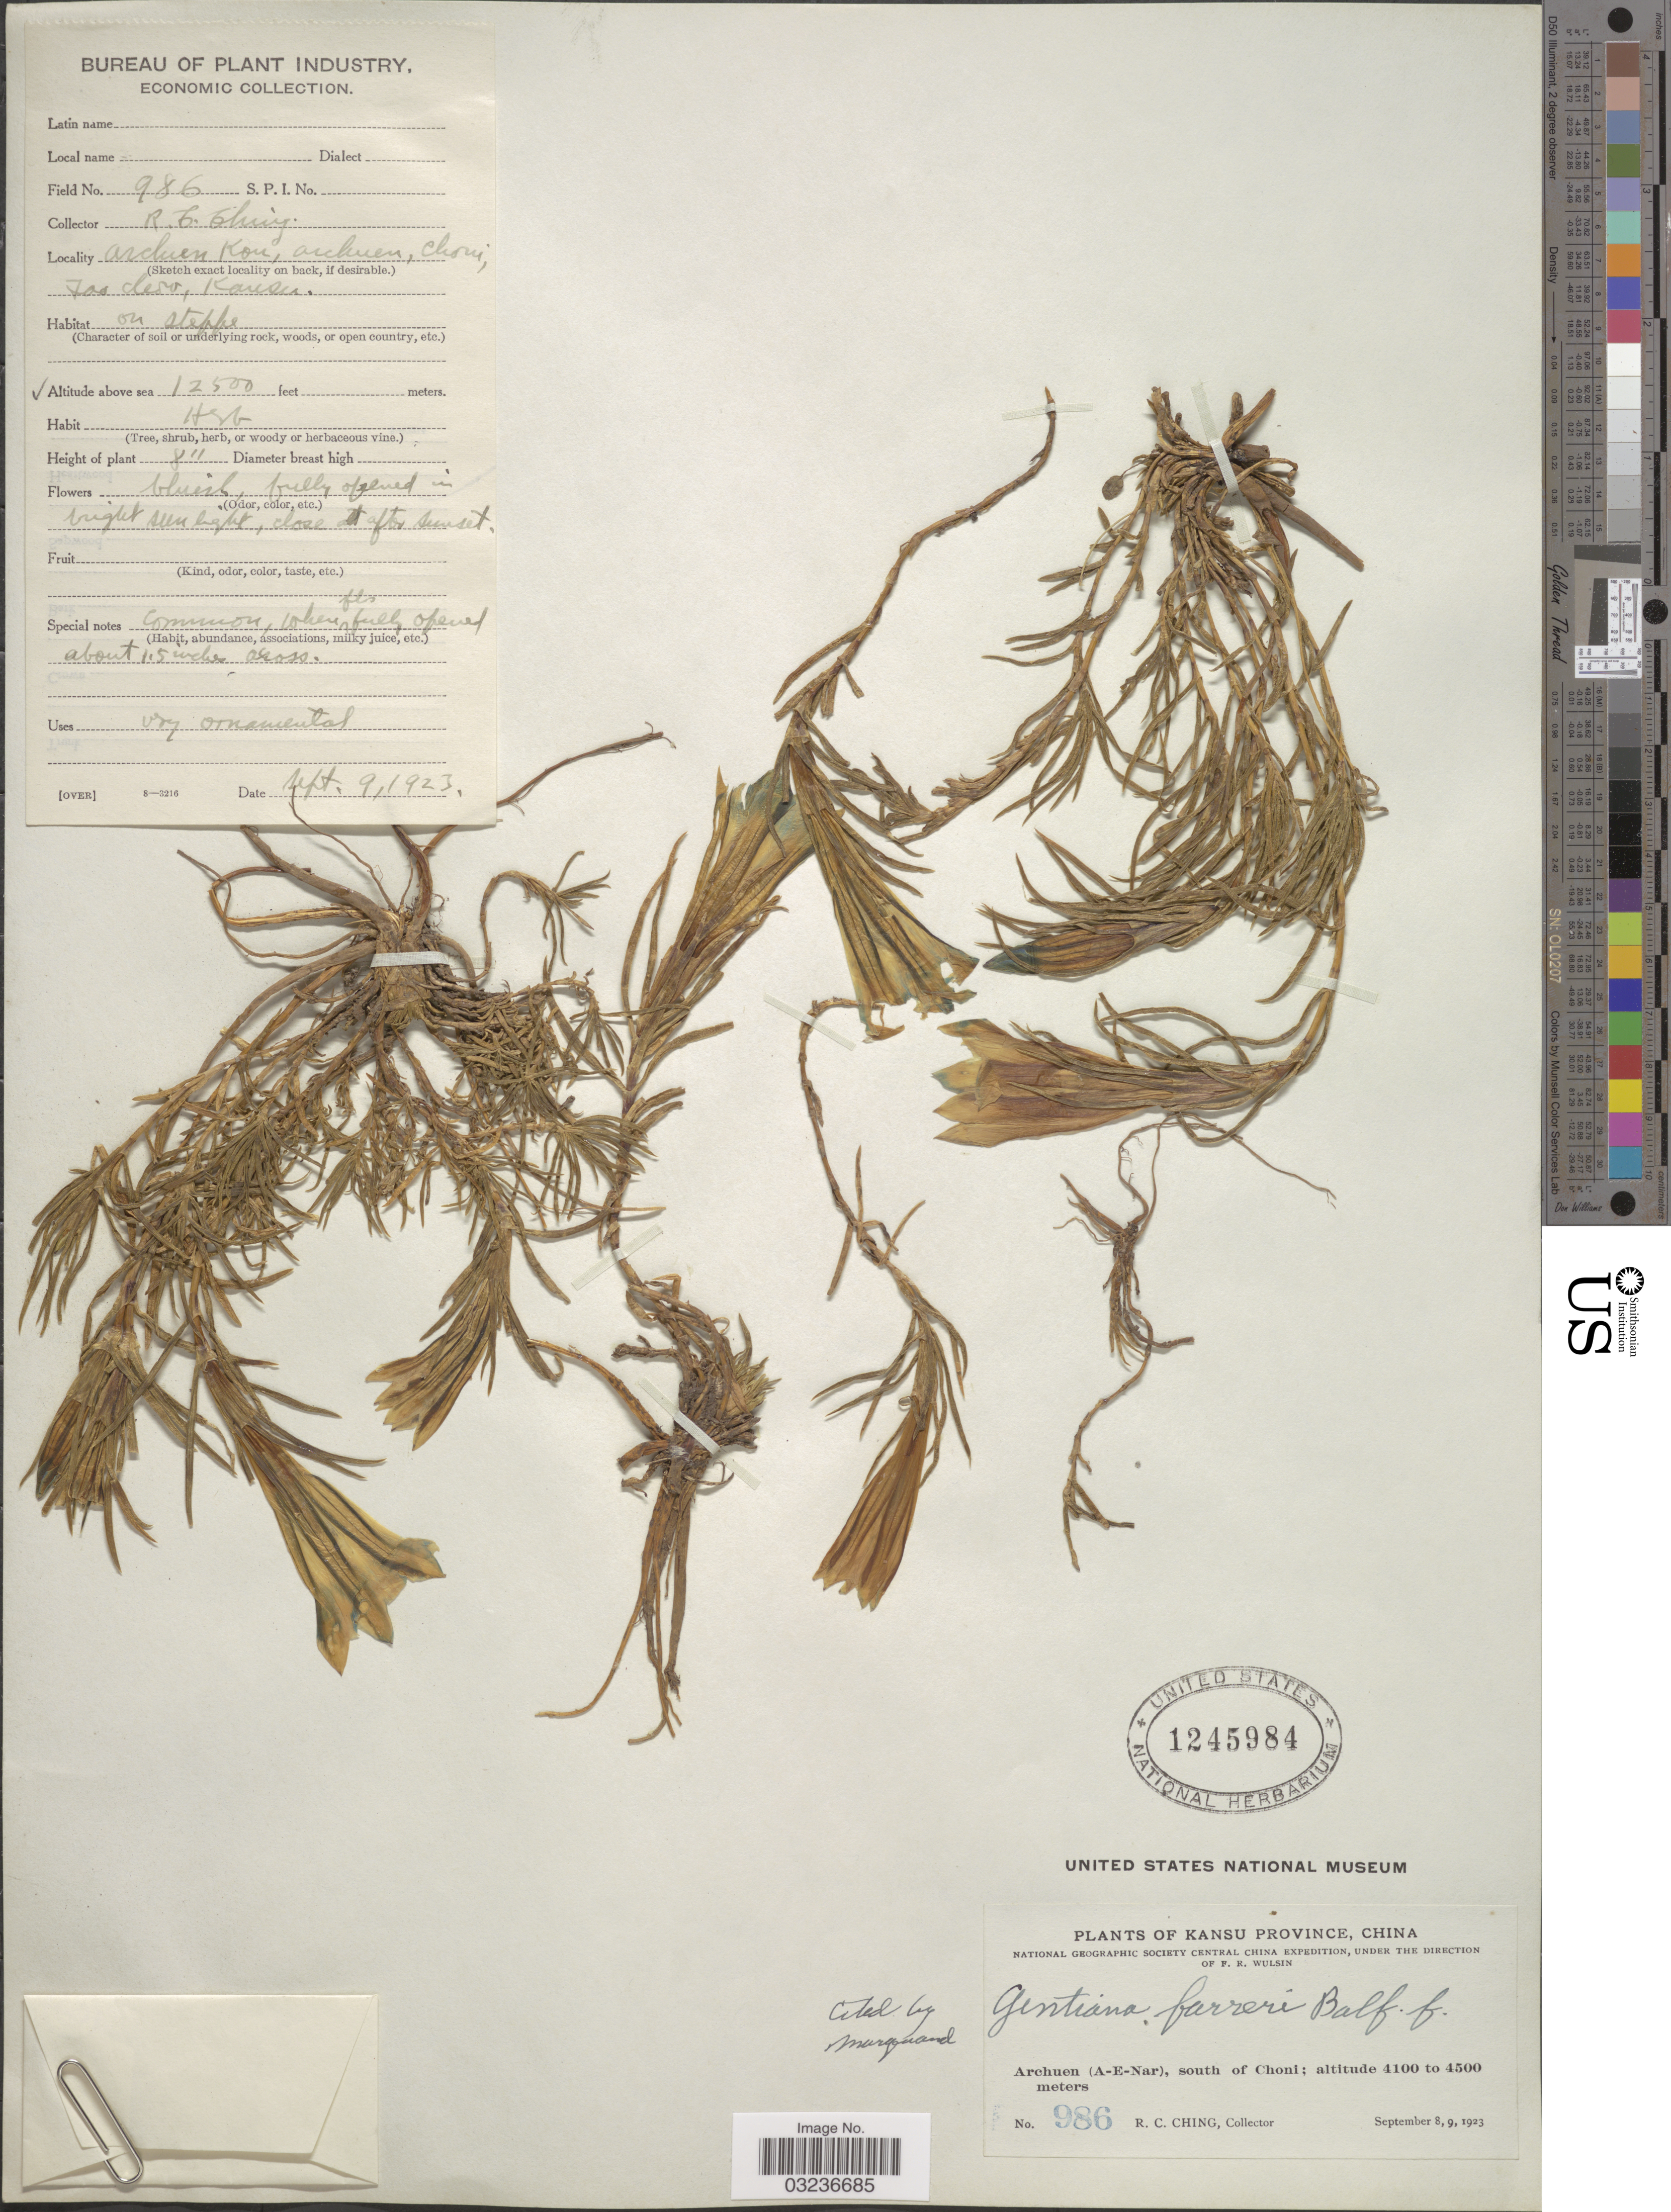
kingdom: Plantae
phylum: Tracheophyta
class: Magnoliopsida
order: Gentianales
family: Gentianaceae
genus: Gentiana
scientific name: Gentiana farreri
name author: Balf. f.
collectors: R. C. Ching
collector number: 986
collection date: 1923-09-09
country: China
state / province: Gansu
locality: Kansu Province, China, Archuen (A-E-Nar), south of Choni, Tao Chow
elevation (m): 3810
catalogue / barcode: US 1245984